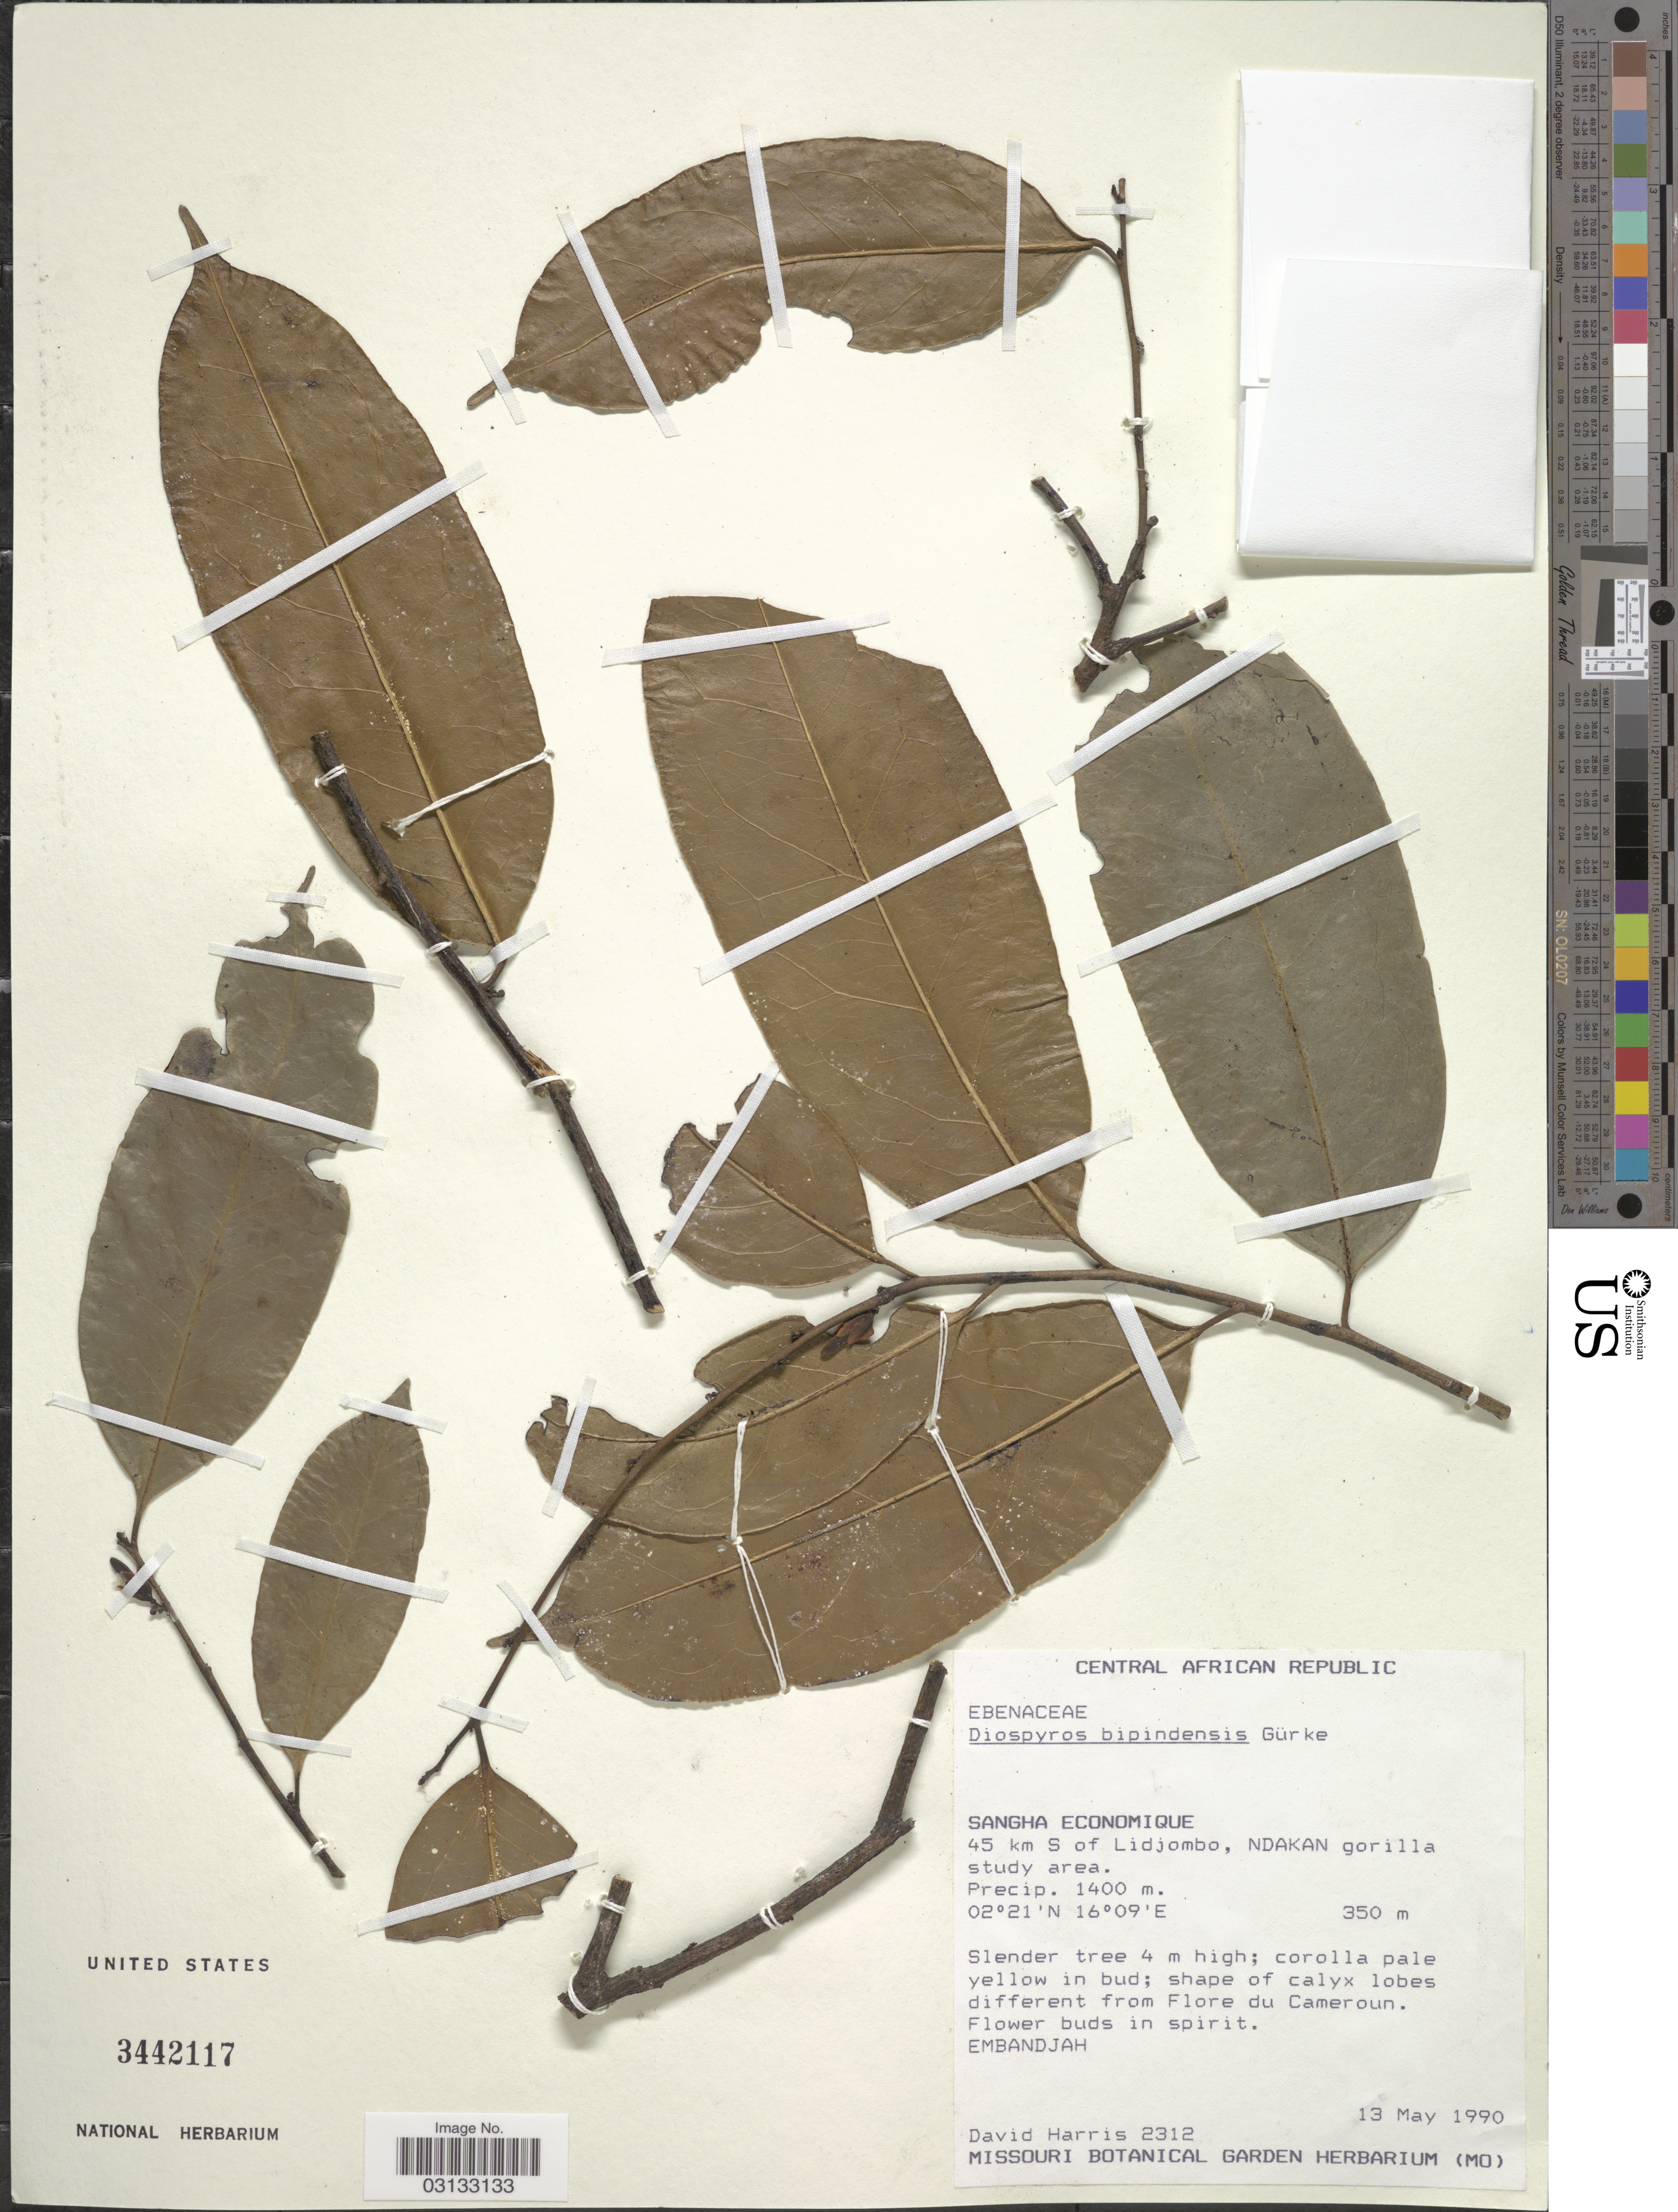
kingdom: Plantae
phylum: Tracheophyta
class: Magnoliopsida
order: Ericales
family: Ebenaceae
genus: Diospyros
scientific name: Diospyros bipindensis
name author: Gürke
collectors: D. J. Harris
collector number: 2312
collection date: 1990-05-13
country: Congo, Republic of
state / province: Sangha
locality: Central African Republic, Sangha Economique, 45 km S of Lidjombo, Ndakan gorilla study area.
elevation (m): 1400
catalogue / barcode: US 3442117